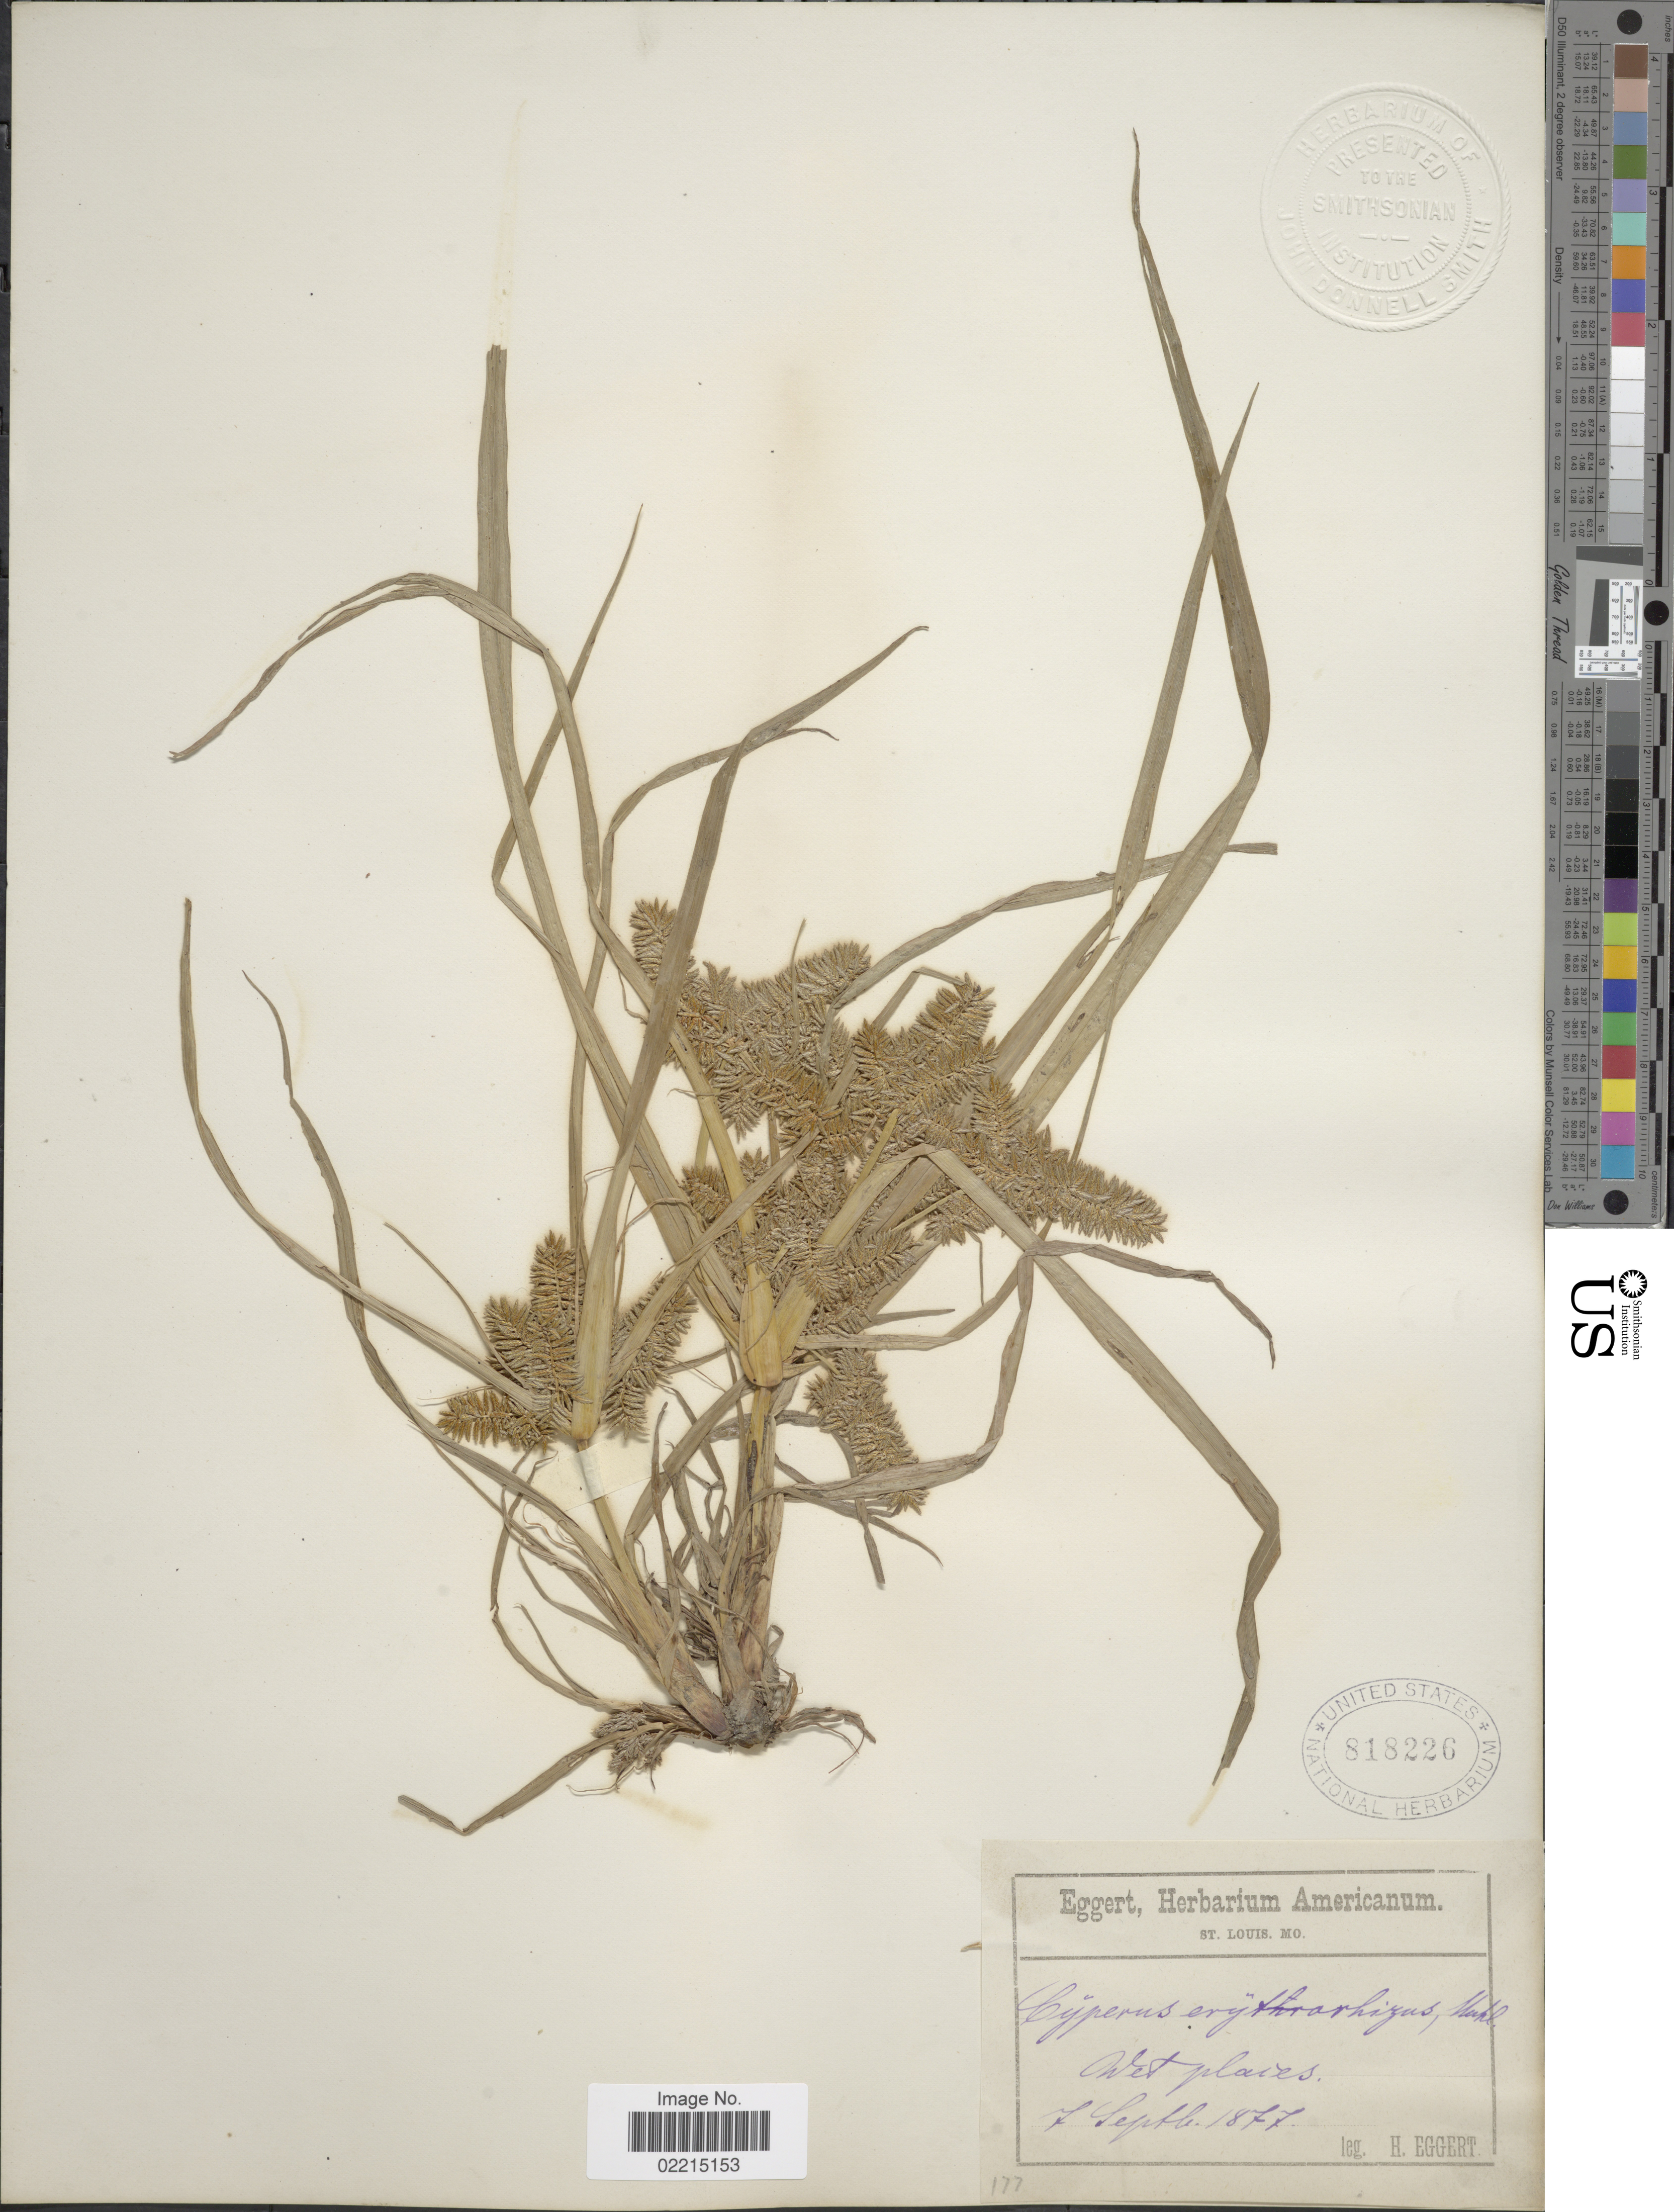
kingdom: Plantae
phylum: Tracheophyta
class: Liliopsida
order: Poales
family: Cyperaceae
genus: Cyperus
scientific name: Cyperus erythrorhizos Muhl.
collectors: H. Eggert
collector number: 177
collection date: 1877-09-07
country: United States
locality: Wet places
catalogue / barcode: US 818226